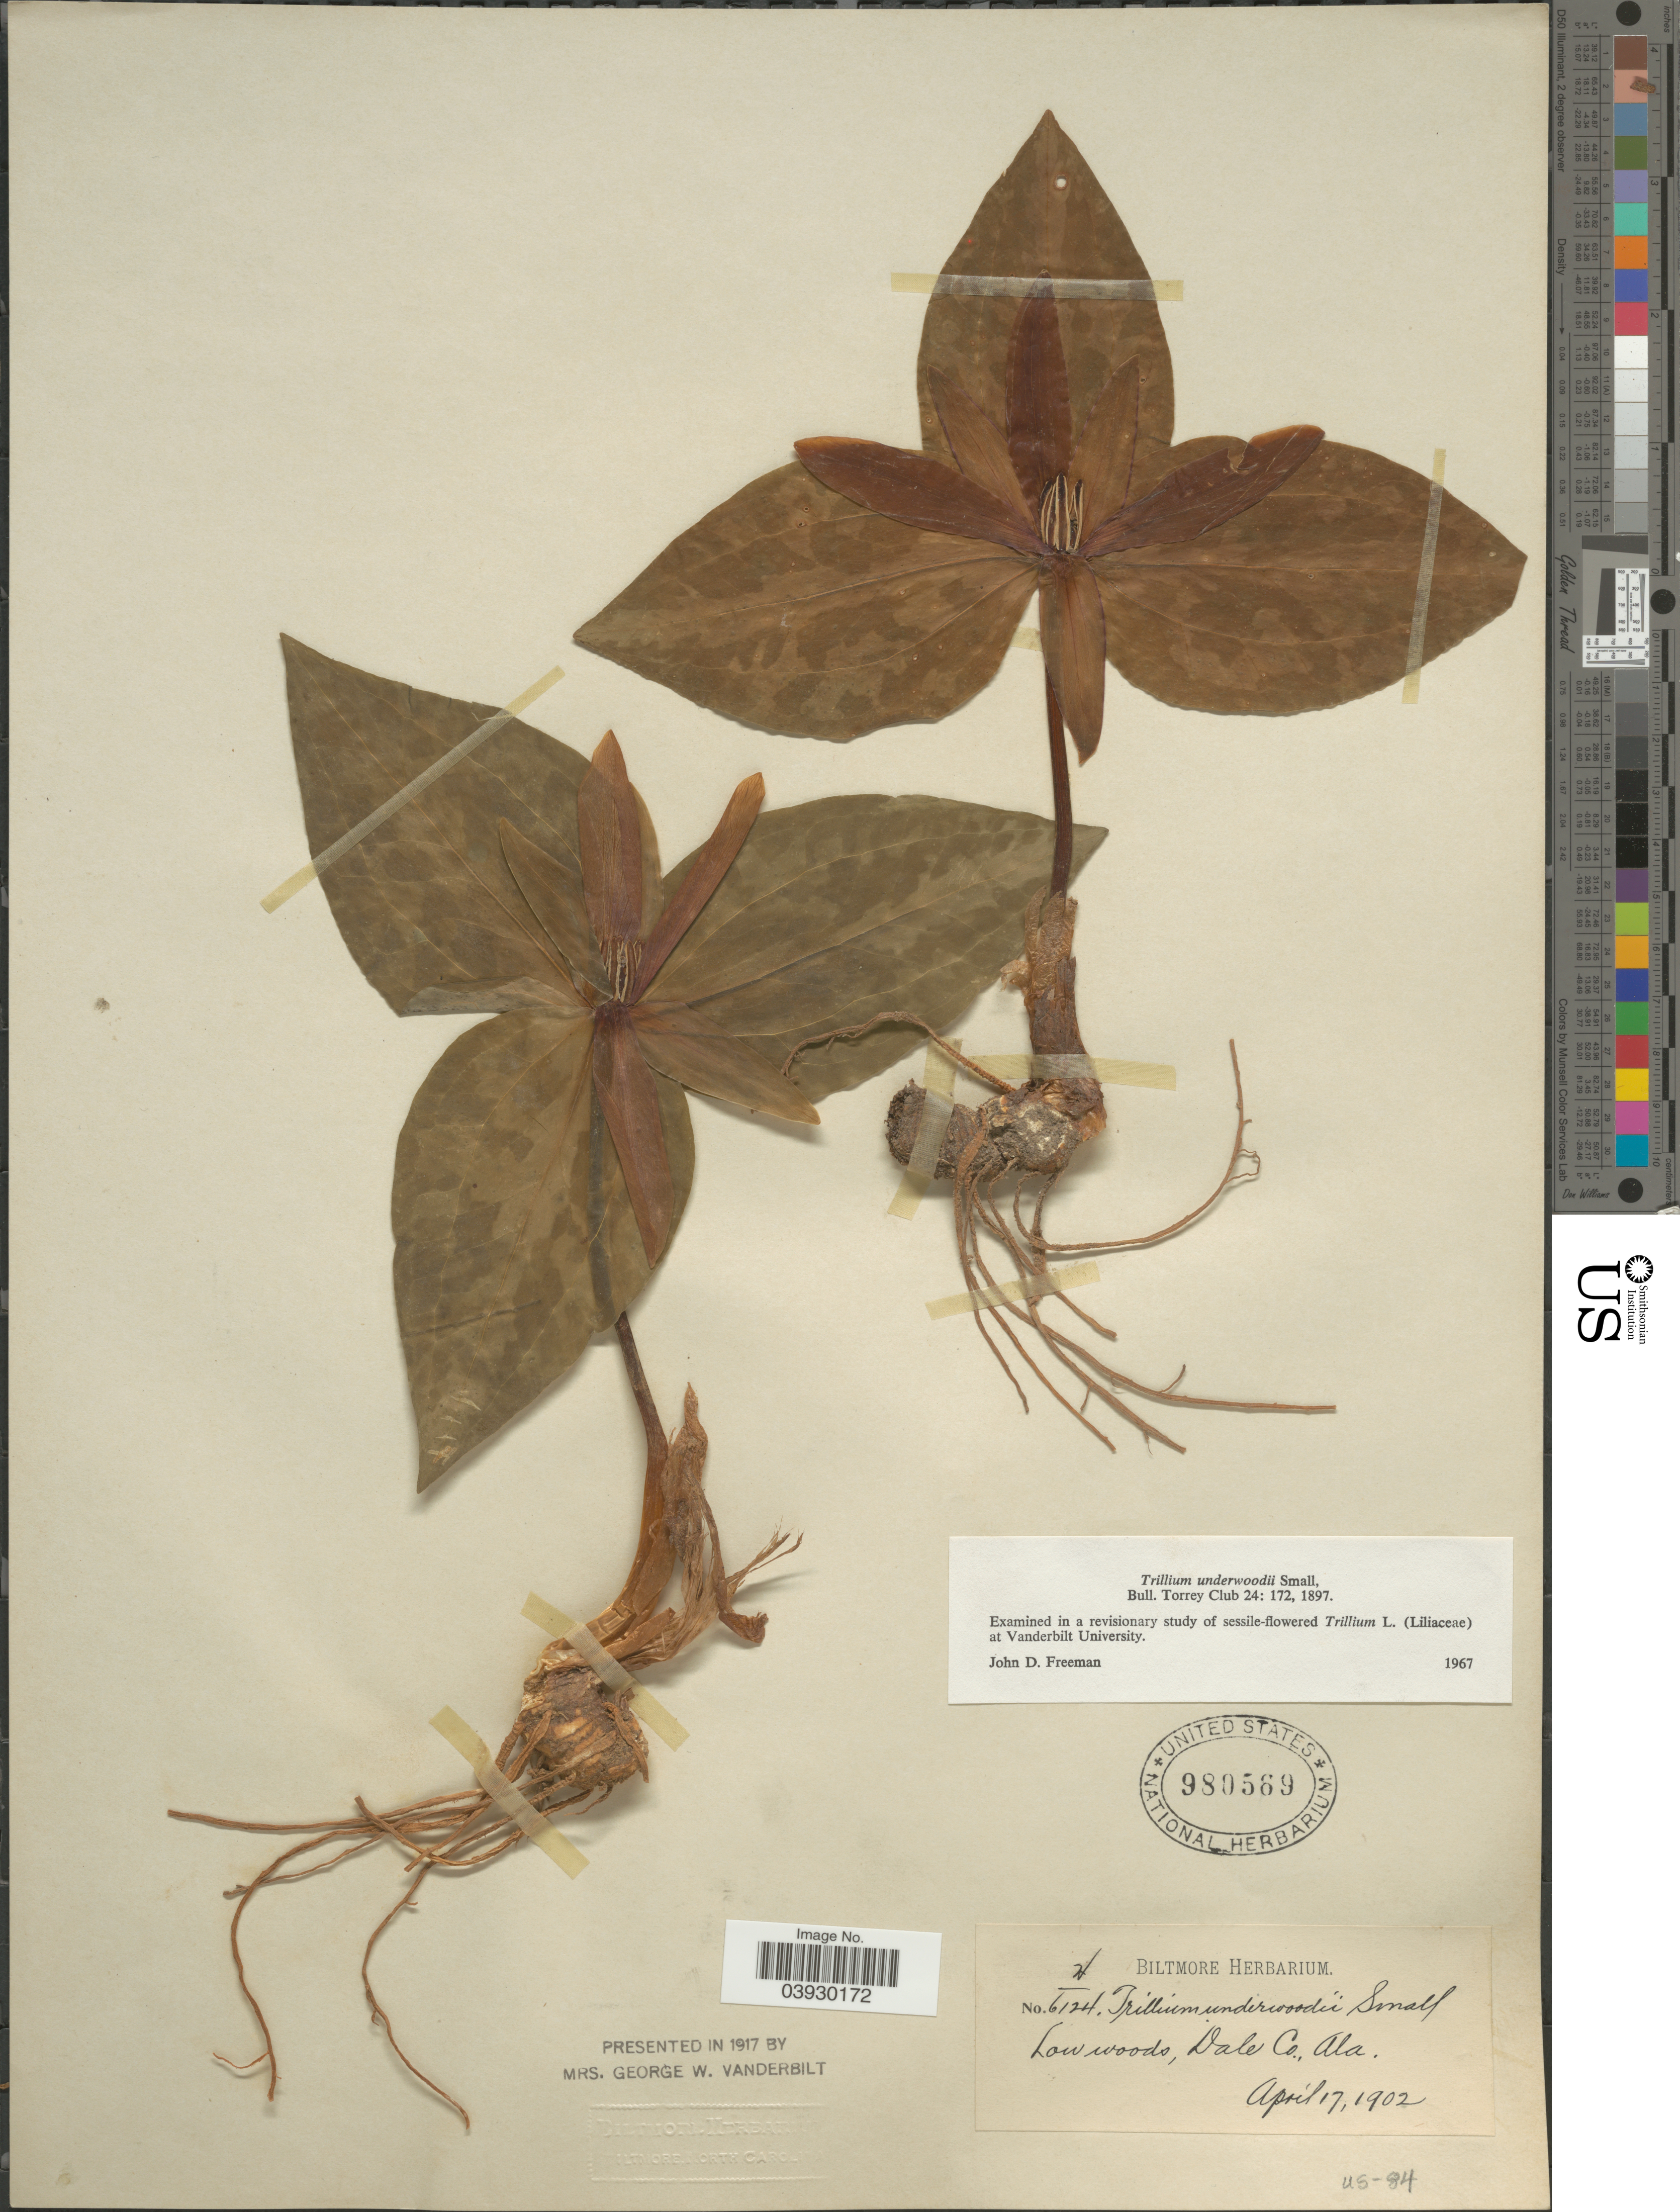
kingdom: Plantae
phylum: Tracheophyta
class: Liliopsida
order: Liliales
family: Melanthiaceae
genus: Trillium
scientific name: Trillium underwoodii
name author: Small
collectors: ex herb. Biltmore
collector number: H/6124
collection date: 1902-04-17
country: United States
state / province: Alabama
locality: Dale Co.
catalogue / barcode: US 980569